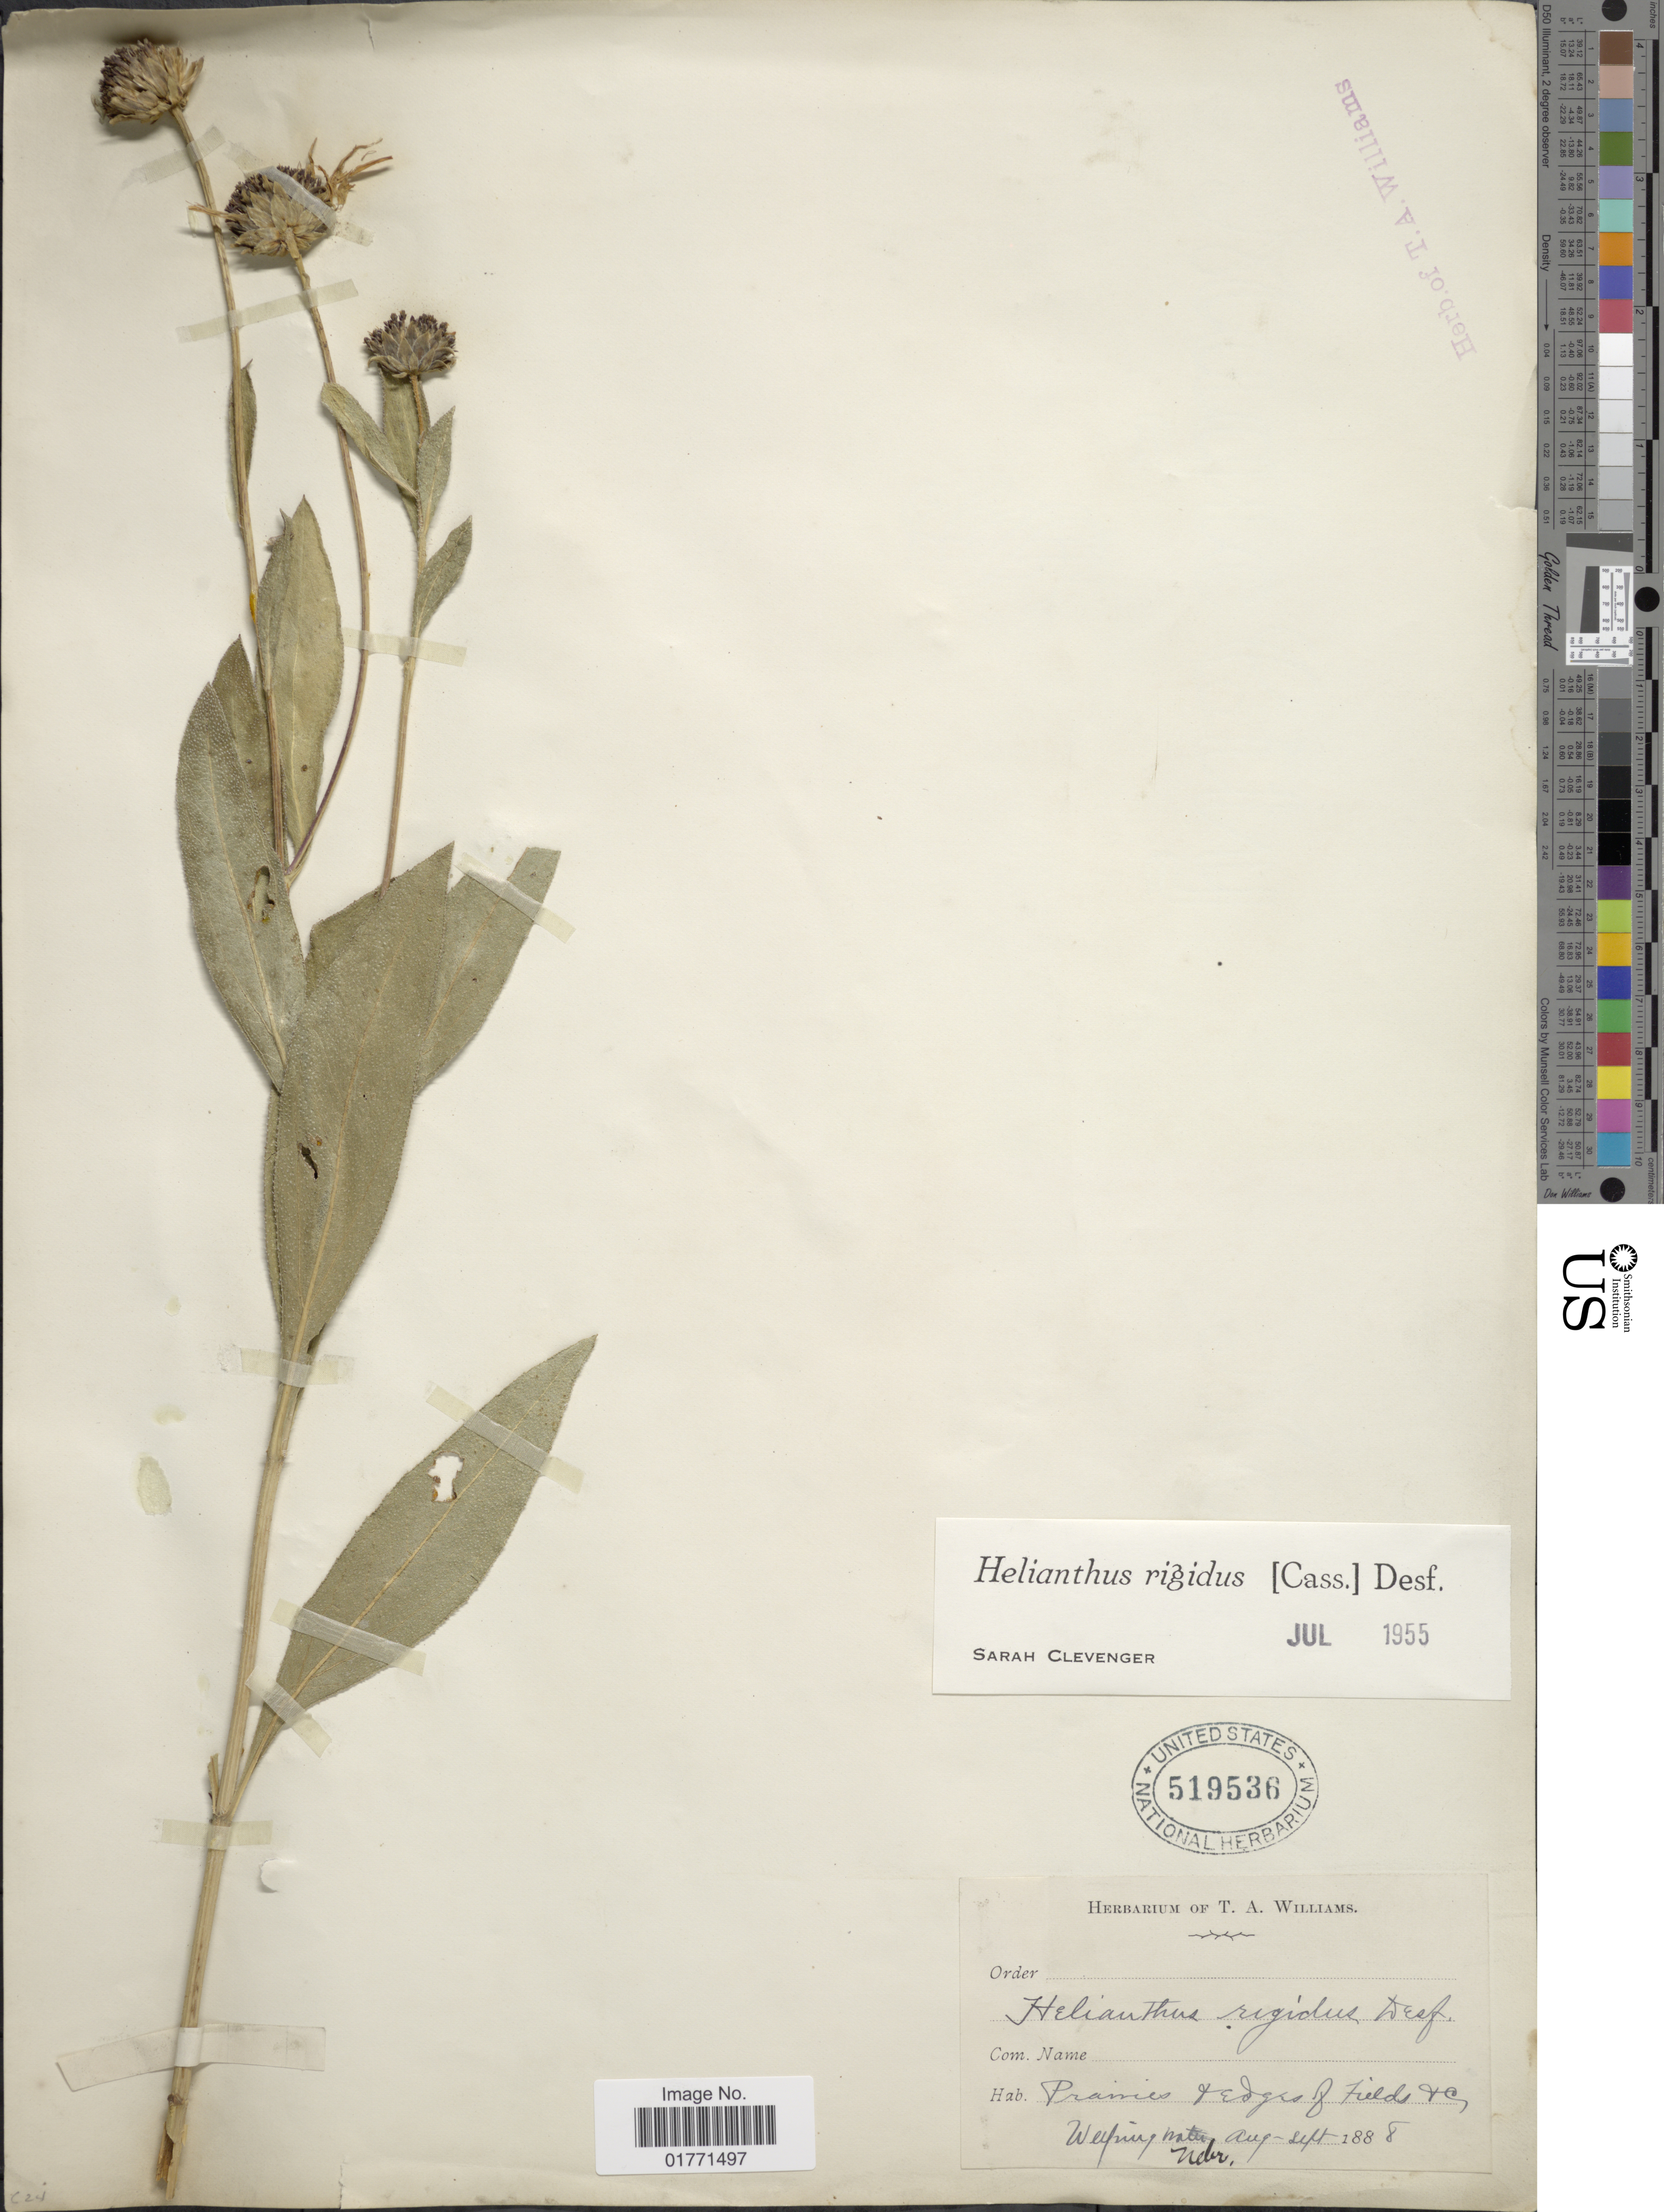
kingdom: Plantae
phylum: Tracheophyta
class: Magnoliopsida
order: Asterales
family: Asteraceae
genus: Helianthus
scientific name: Helianthus rigidus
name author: (Cass.) Desf.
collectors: ex herb. Thos. A. Williams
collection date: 1888-08/1888-09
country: United States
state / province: Nebraska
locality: Prairies and edges of fields, Weeping Water.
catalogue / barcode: US 519536